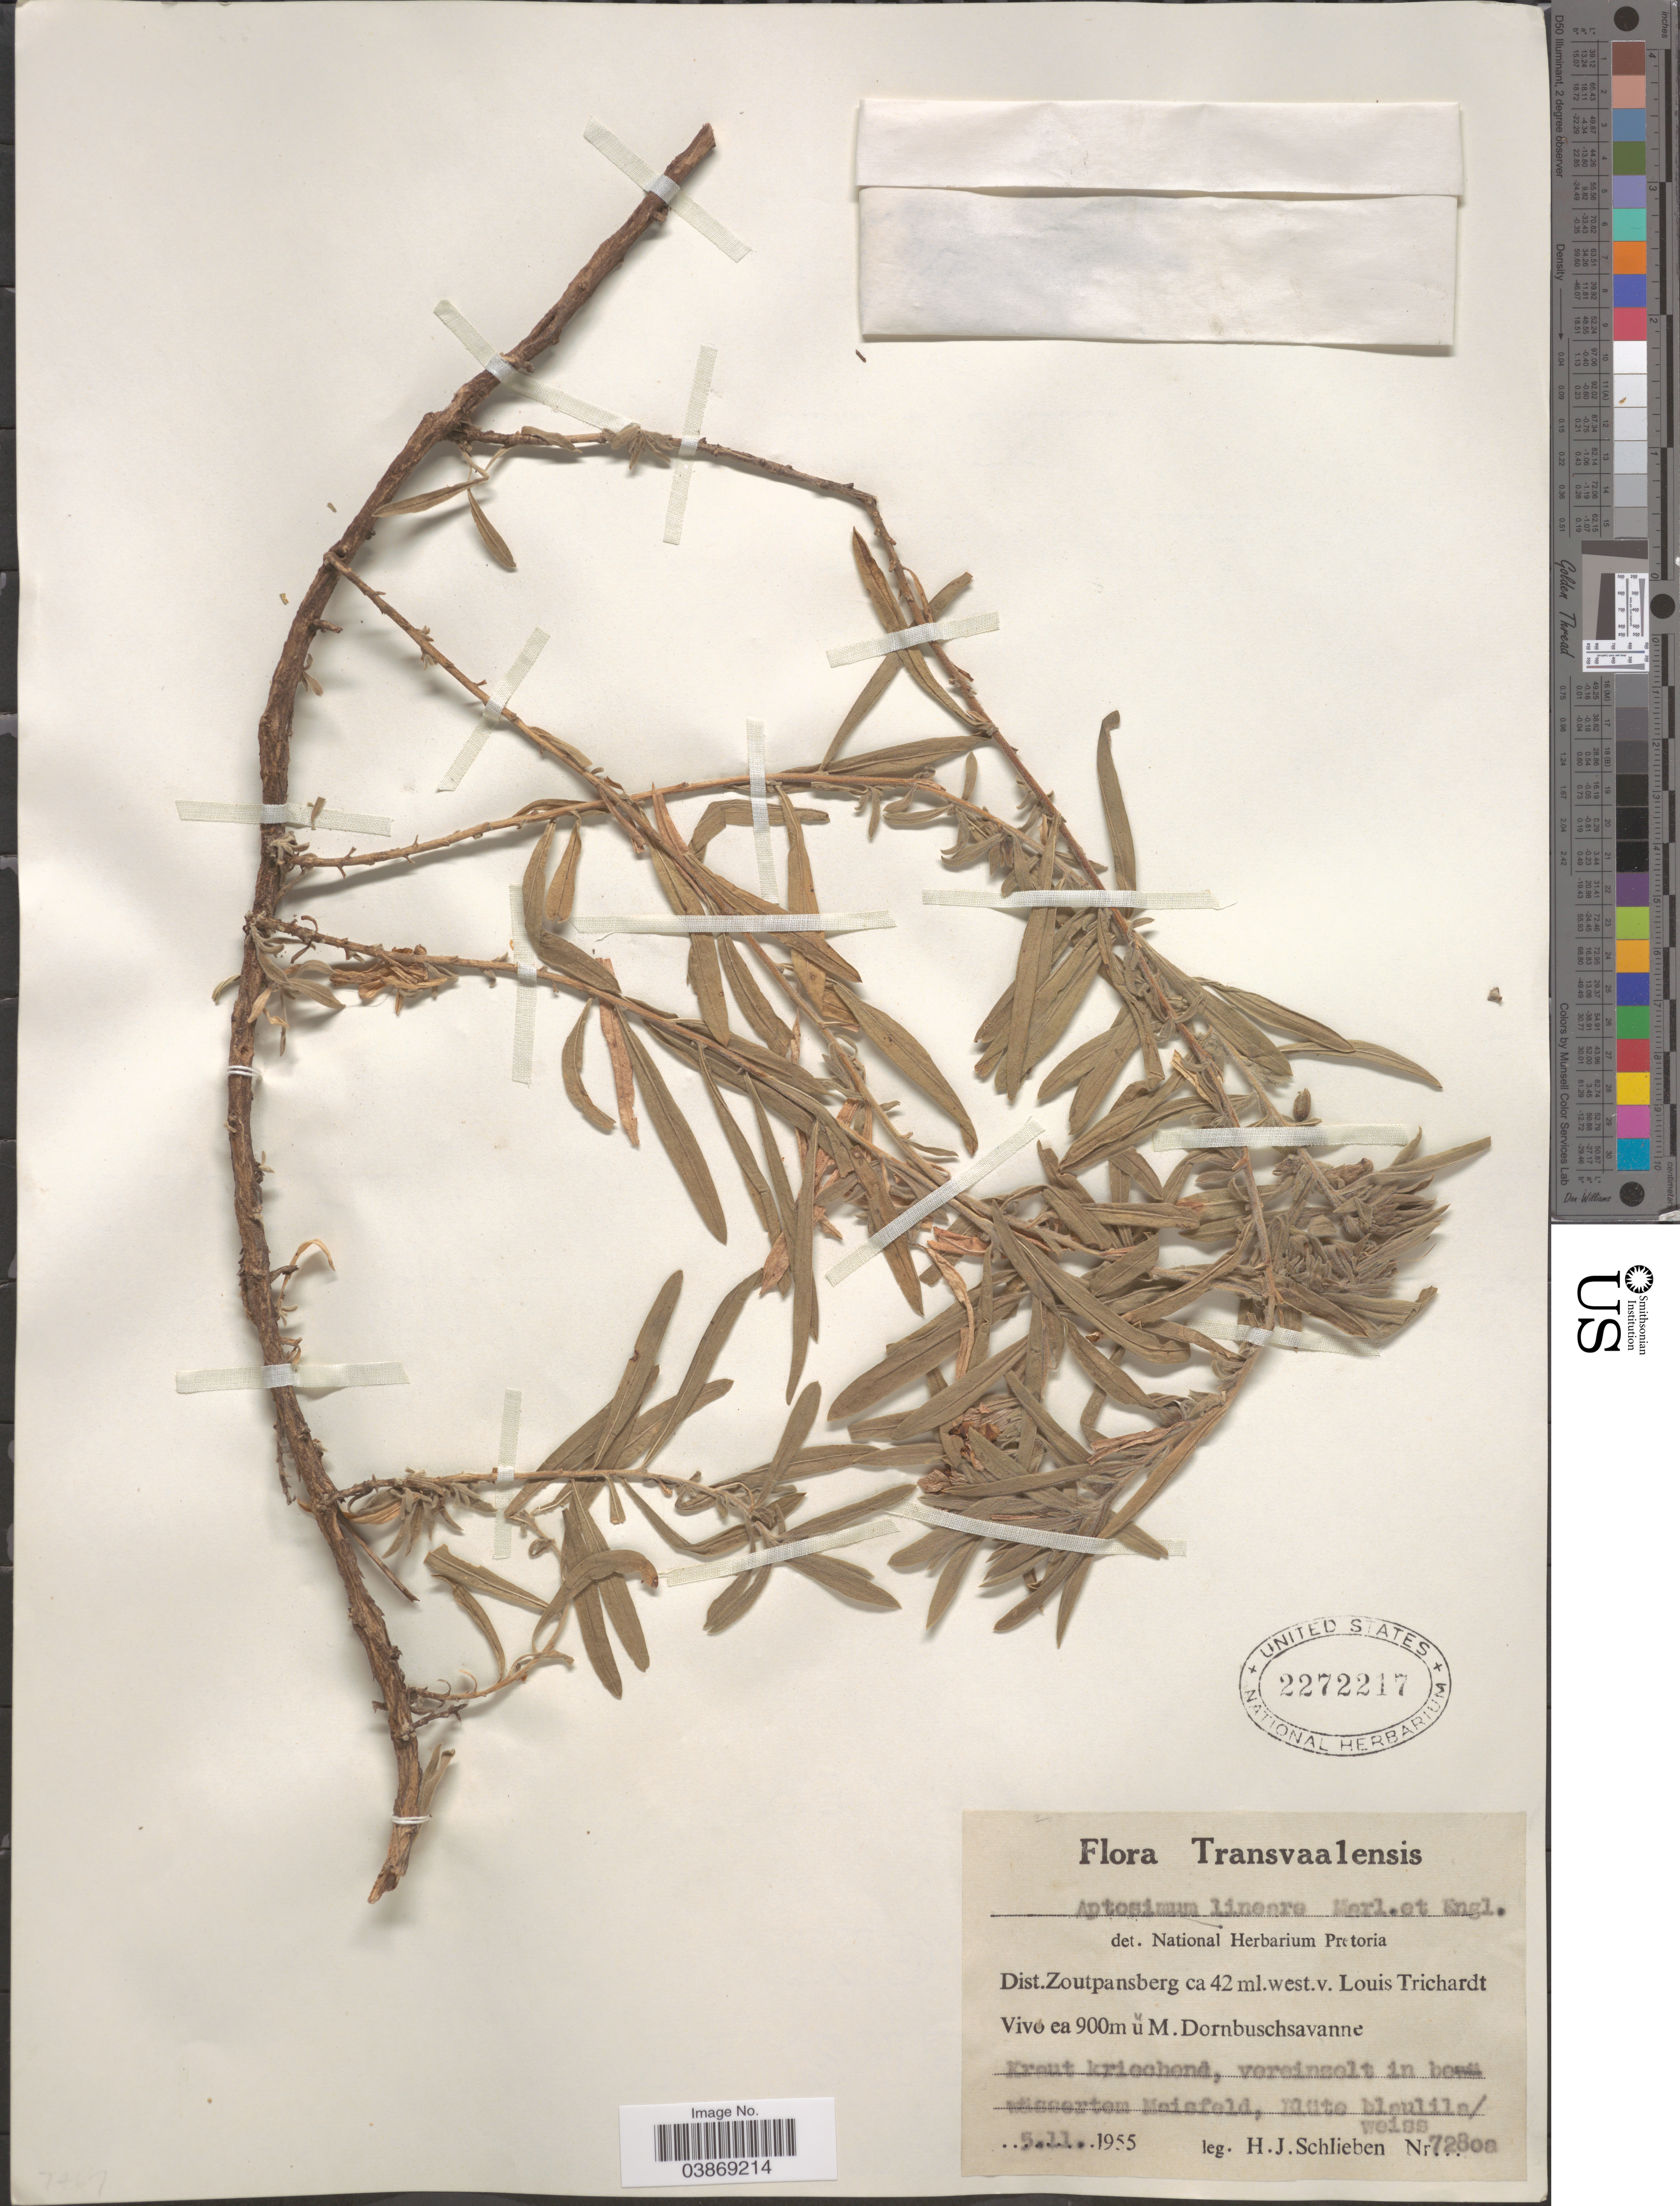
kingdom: Plantae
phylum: Tracheophyta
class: Magnoliopsida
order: Lamiales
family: Scrophulariaceae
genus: Aptosimum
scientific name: Aptosimum lineare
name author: Marloth & Engl.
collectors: H. J. Schlieben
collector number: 7280a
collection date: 1955-05-11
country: South Africa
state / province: Limpopo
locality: Transvaalensis. Dist. Zoutspansberg ca 42ml.west.v. Louis Trichardt. Vivo.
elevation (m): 900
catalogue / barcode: US 2272217